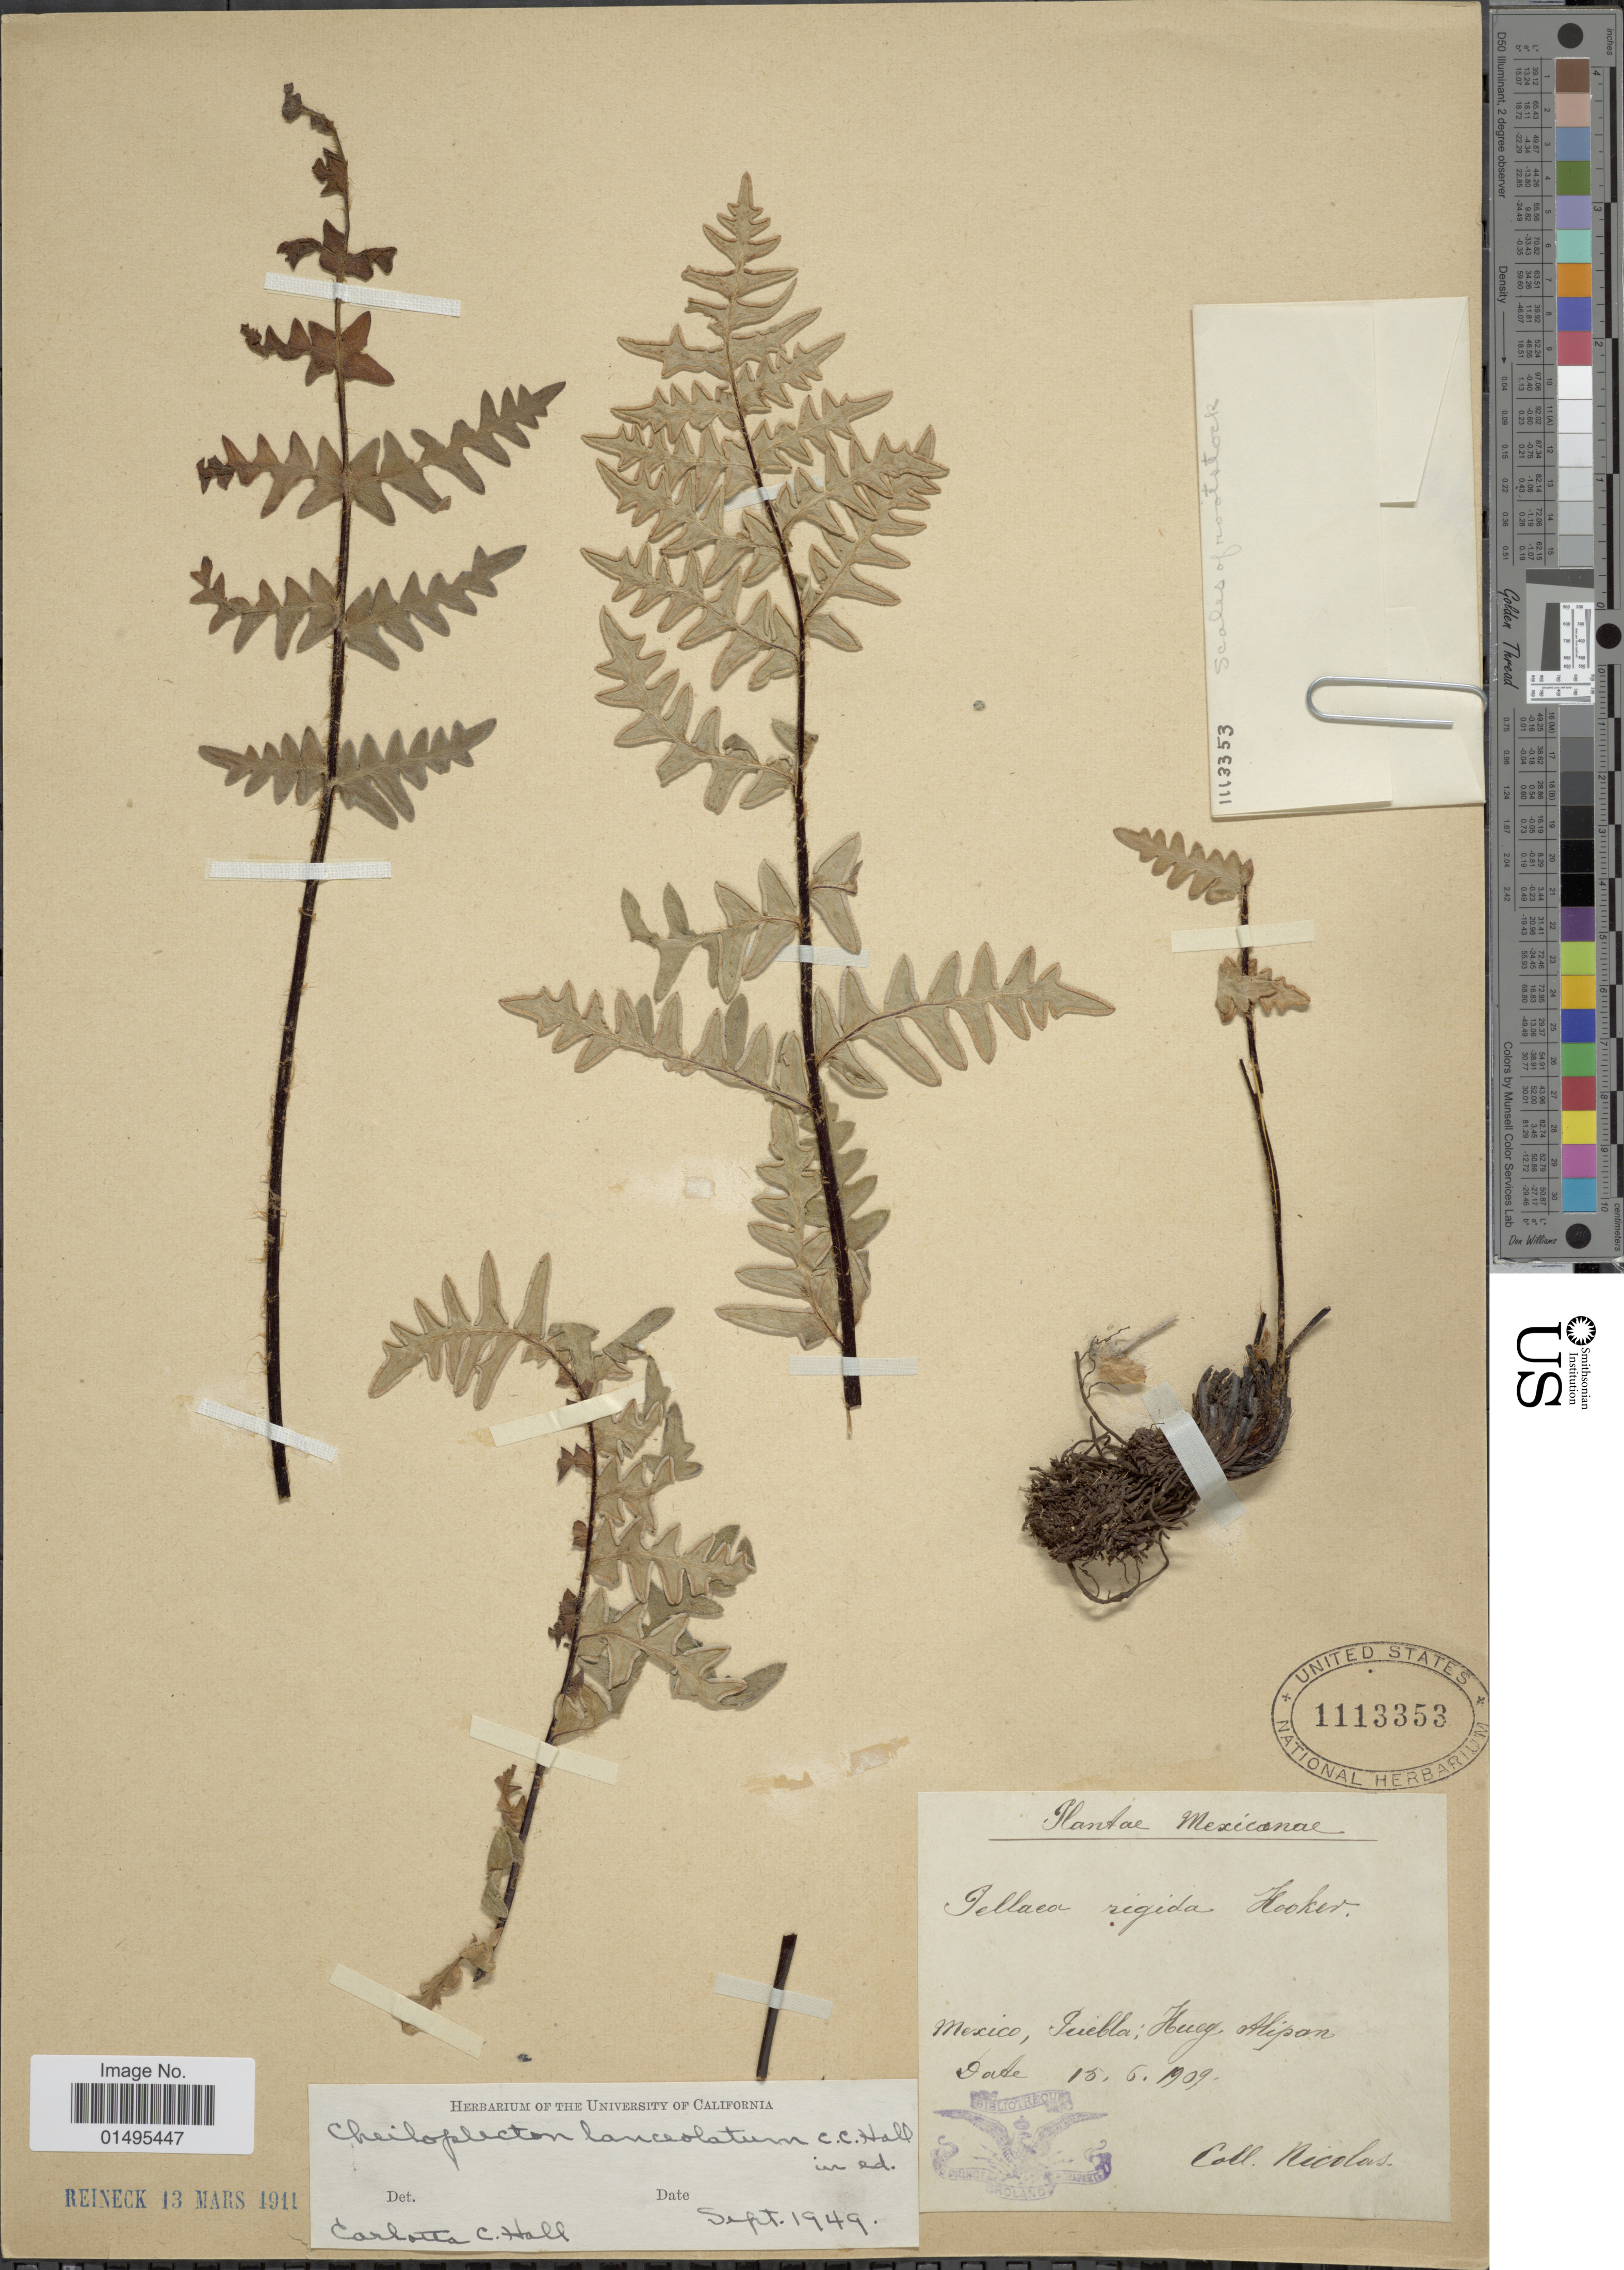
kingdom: Plantae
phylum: Tracheophyta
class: Polypodiopsida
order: Polypodiales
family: Pteridaceae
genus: Cheiloplecton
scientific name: Cheiloplecton lanceolatum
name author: C.C. Hall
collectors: -. Nicolas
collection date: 1909-06-15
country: Mexico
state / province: Puebla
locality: Huey Alipan [interpreted]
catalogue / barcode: US 1113353